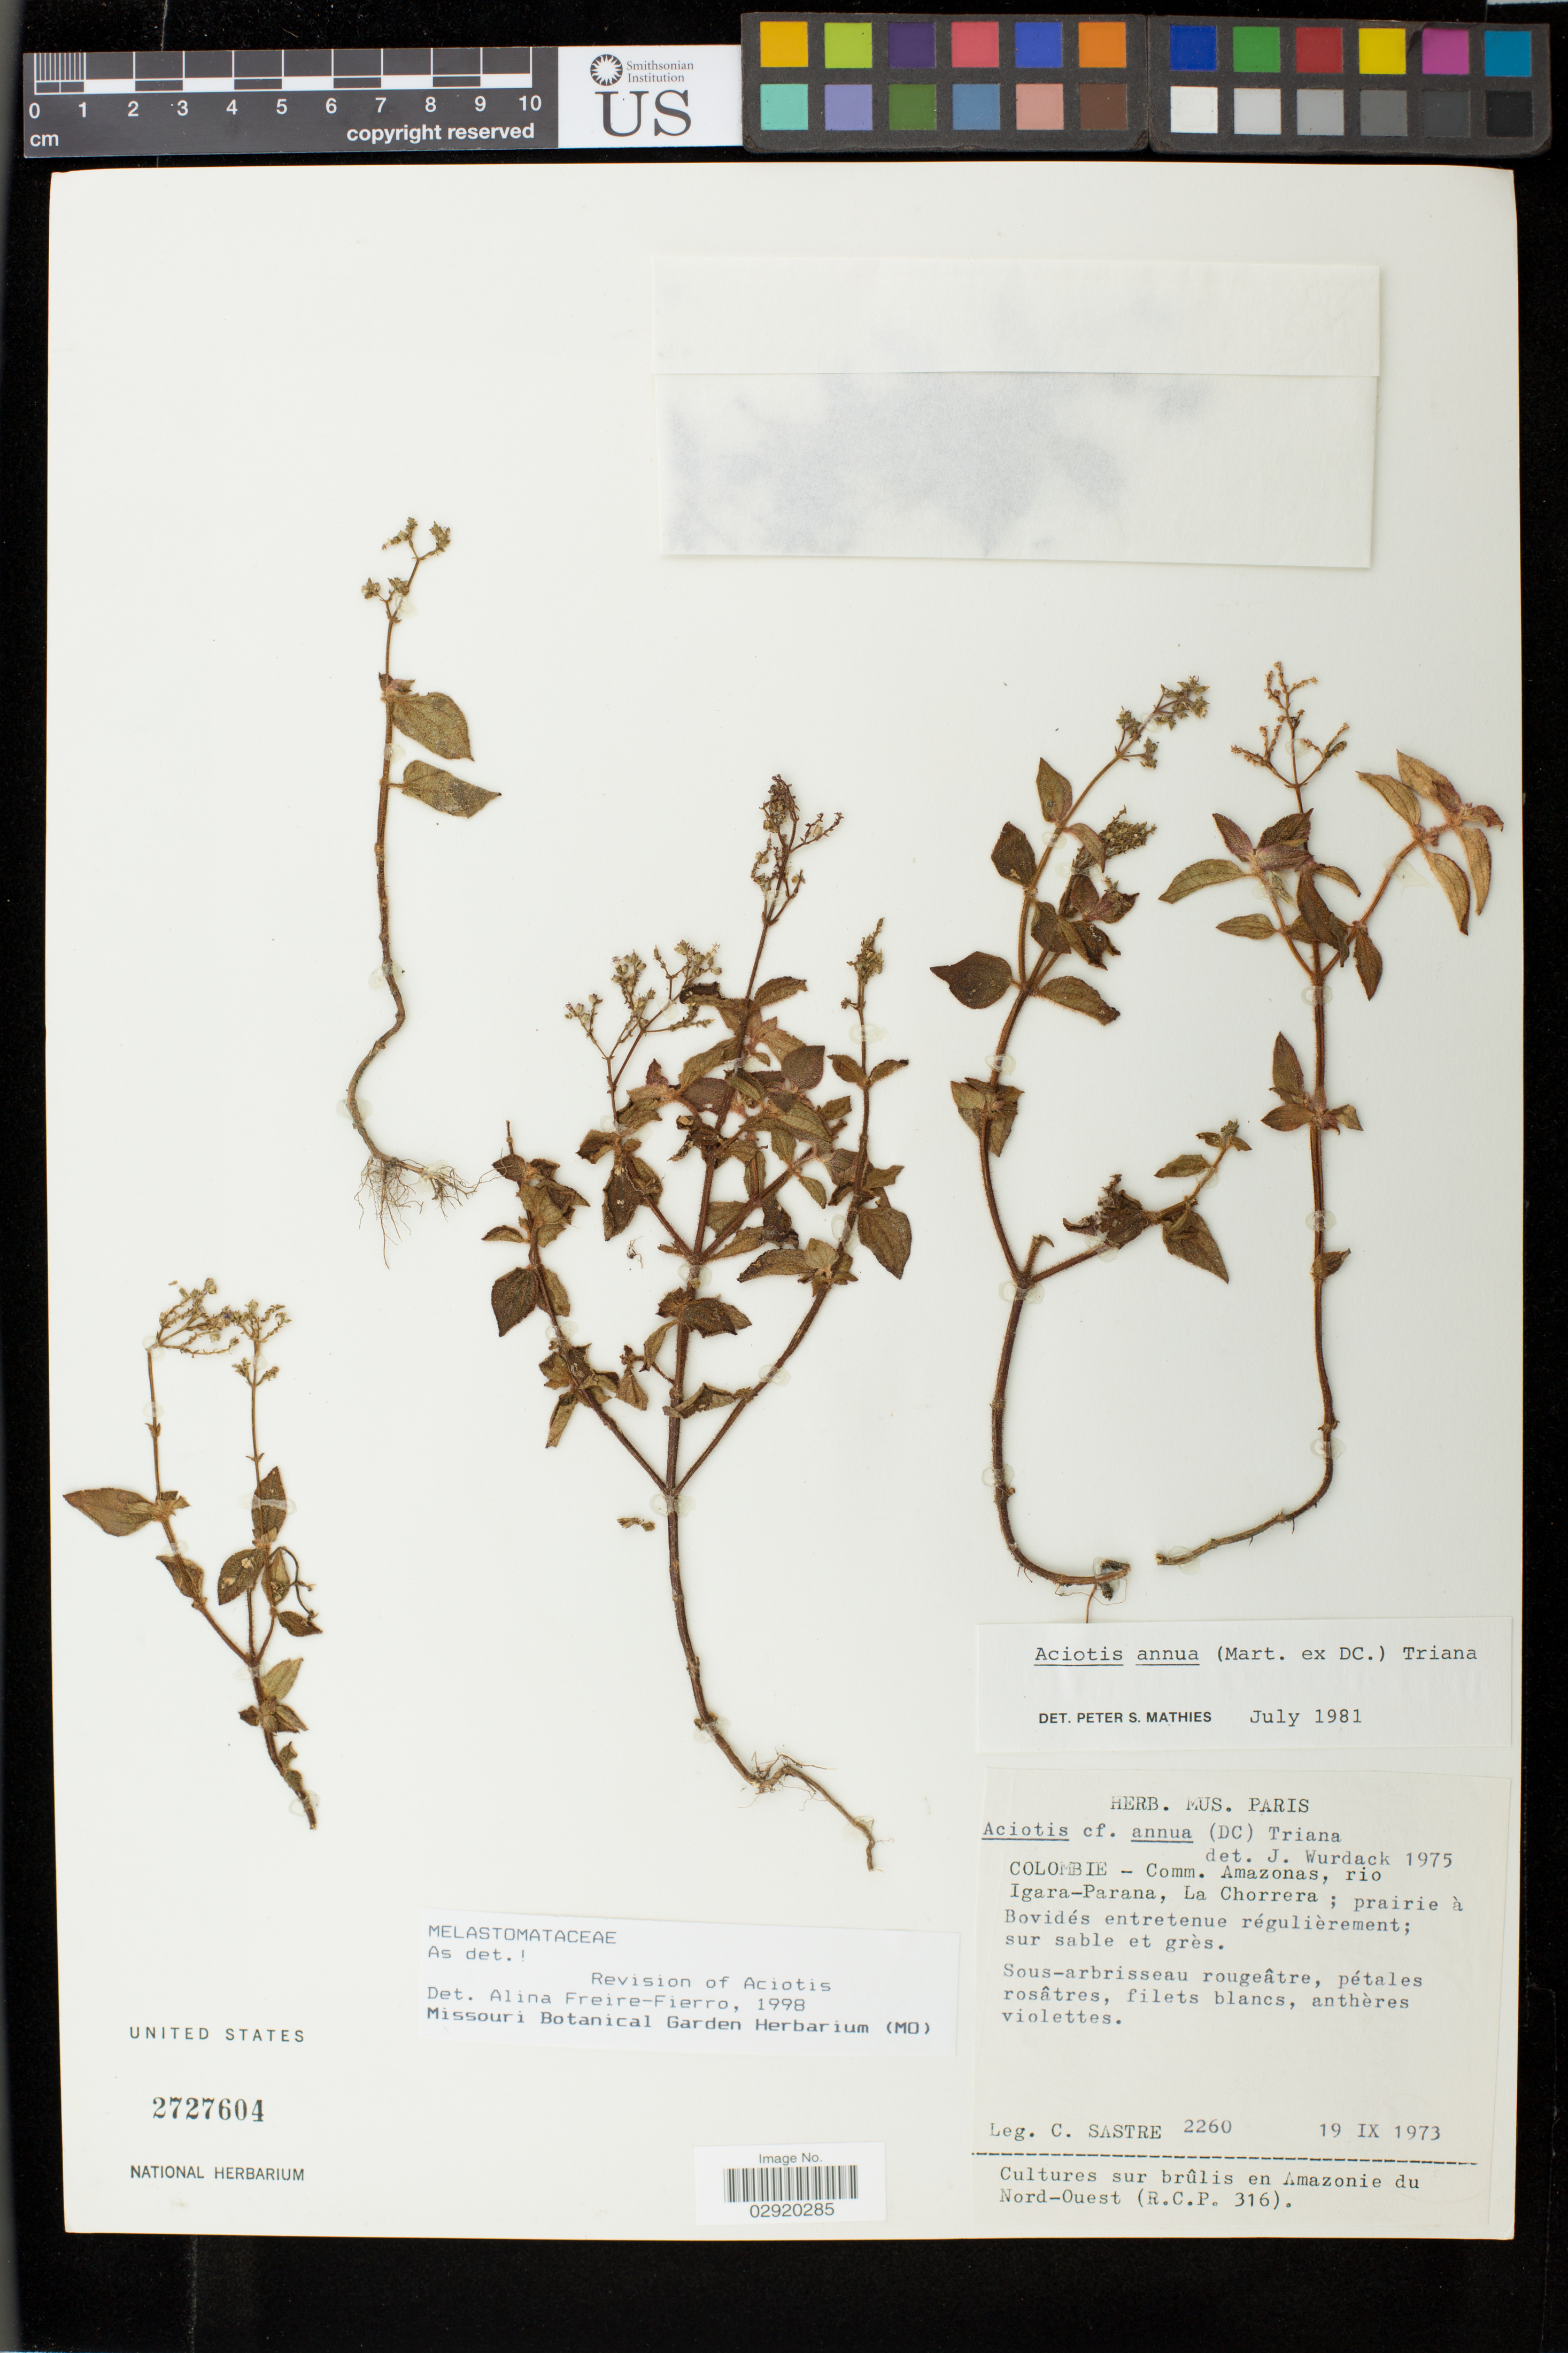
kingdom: Plantae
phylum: Tracheophyta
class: Magnoliopsida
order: Myrtales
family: Melastomataceae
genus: Aciotis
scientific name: Aciotis annua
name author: (Mart. ex DC.) Triana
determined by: Freire-Fierro, A.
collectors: C. Sastre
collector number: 2260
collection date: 1973-09-17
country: Colombia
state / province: Amazonas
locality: Rio Igara-Parana, La Chorrera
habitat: Prairie a Bovides entretenue regulierement; sur sable et gres.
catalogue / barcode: US 2727604